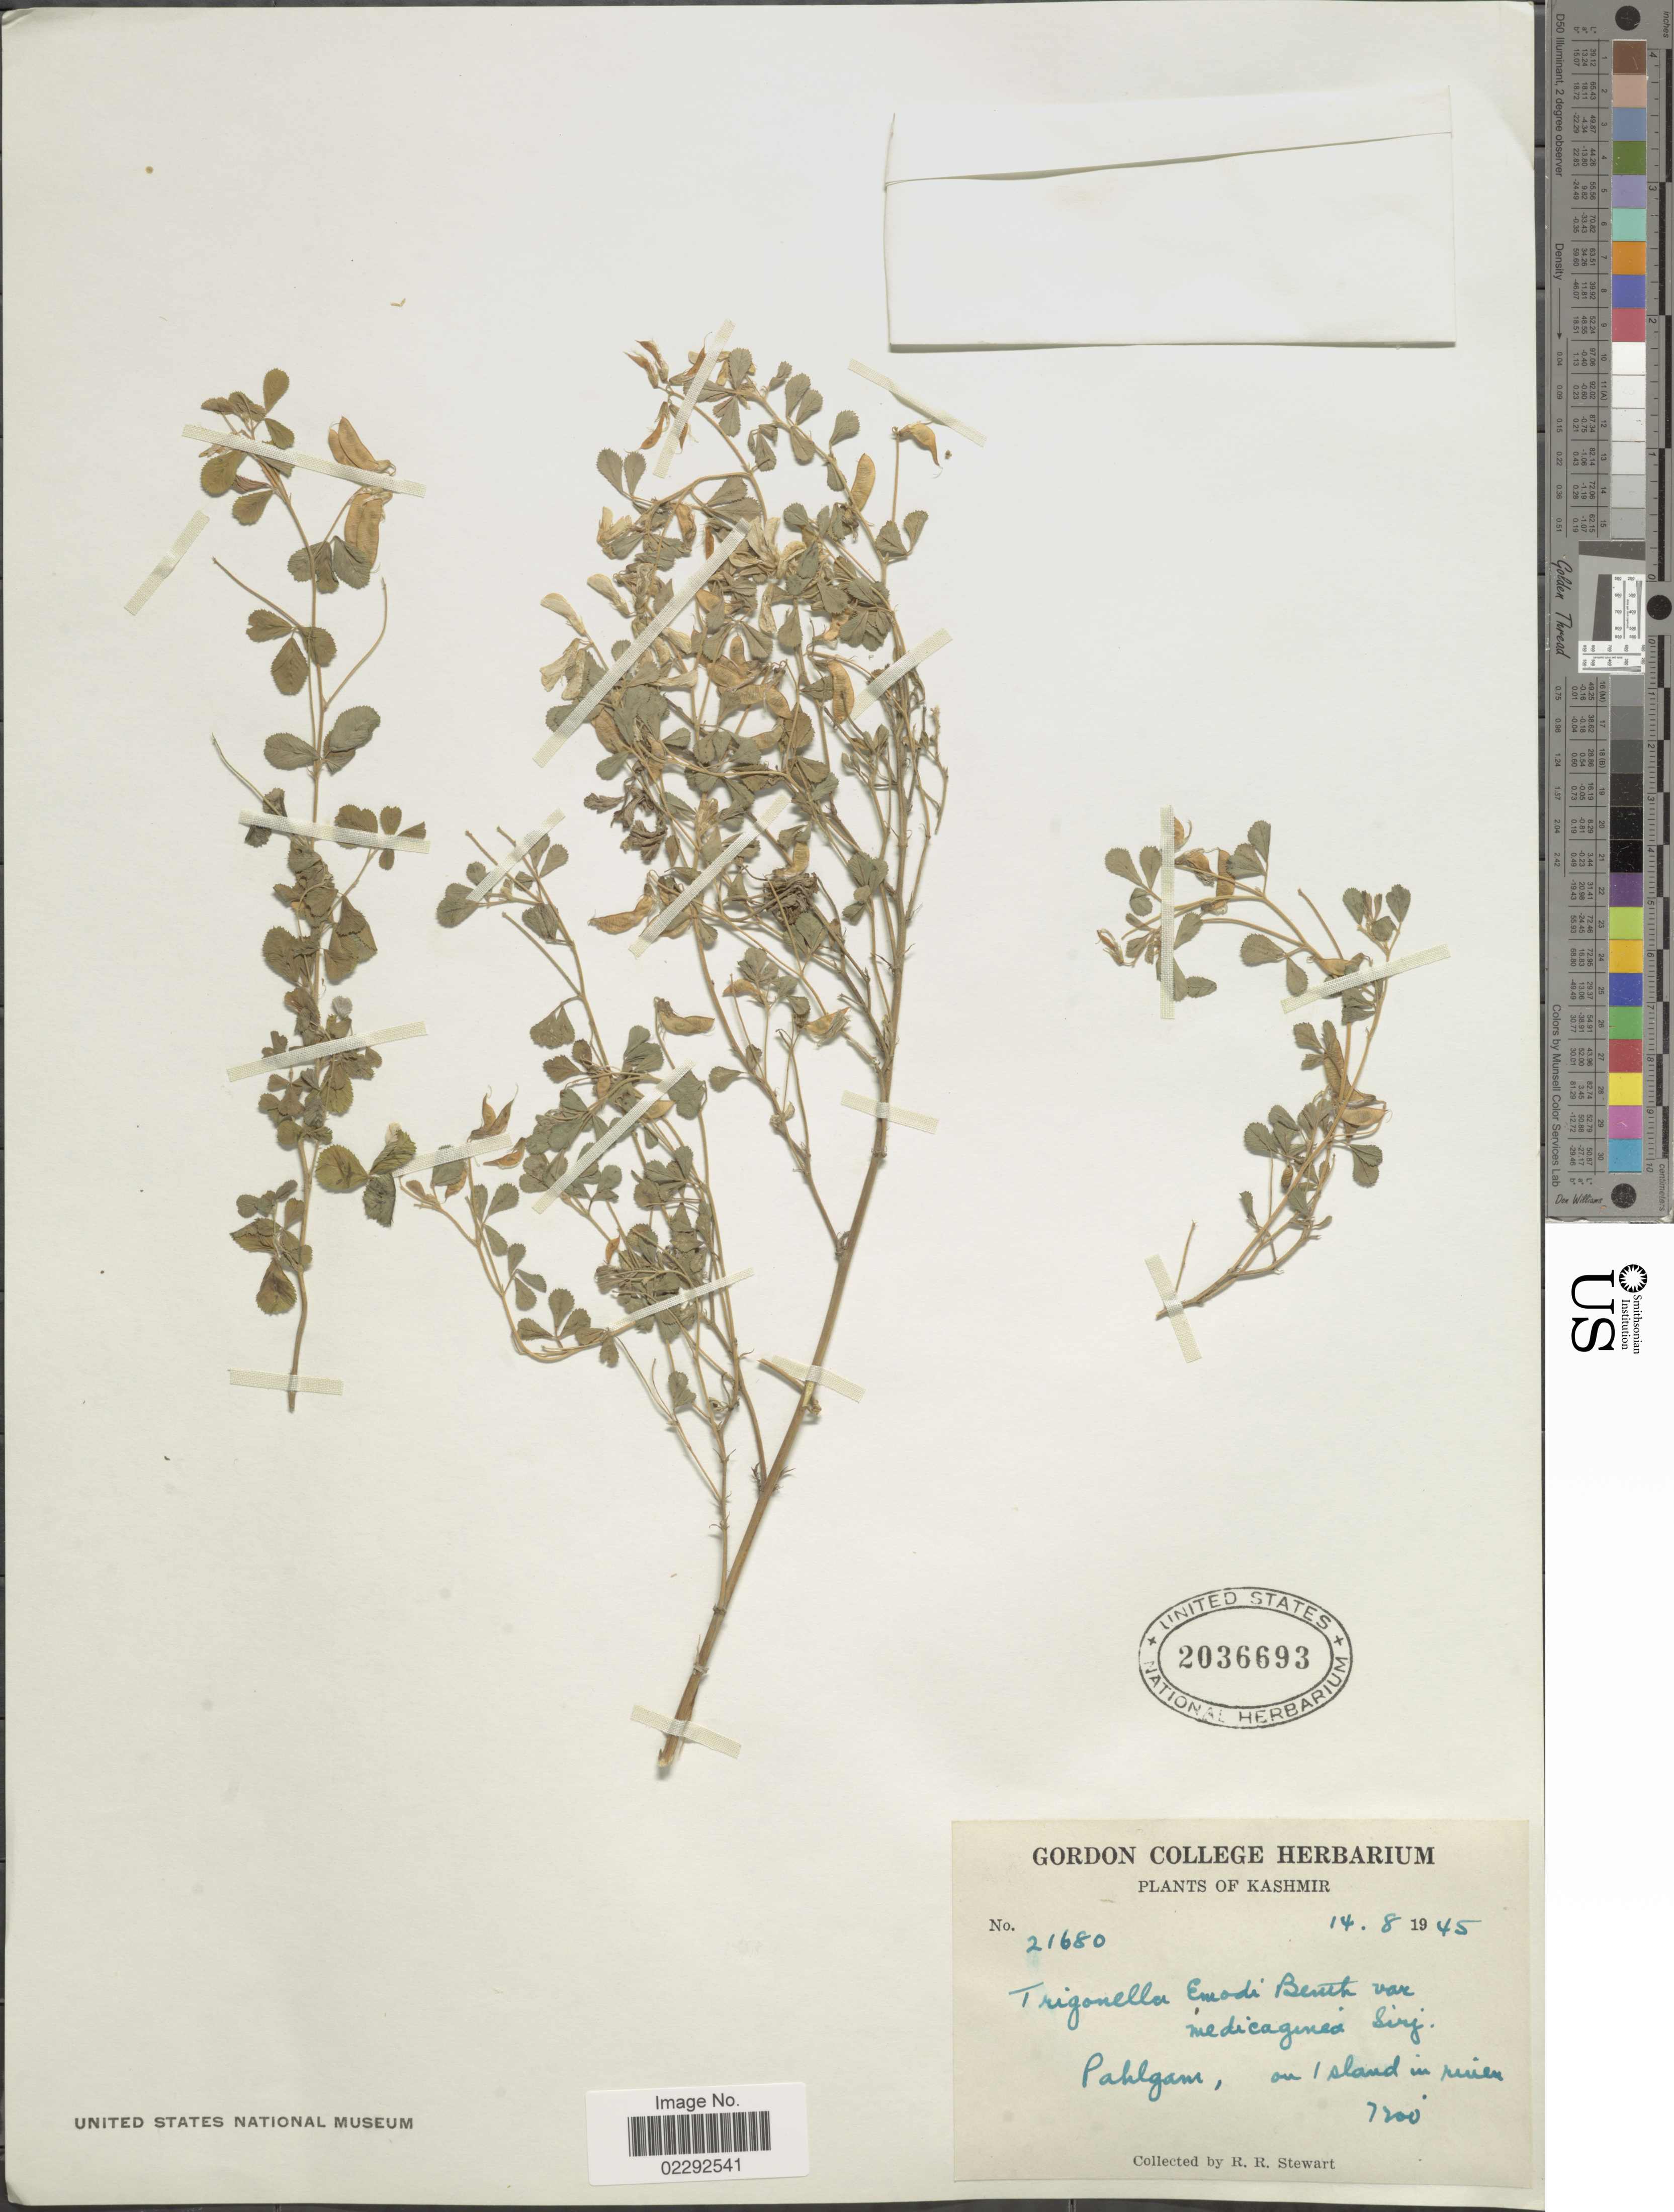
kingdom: Plantae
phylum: Tracheophyta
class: Magnoliopsida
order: Fabales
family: Fabaceae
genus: Trigonella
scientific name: Trigonella emodi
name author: Benth.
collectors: R. R. Stewart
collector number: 21680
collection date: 1945-08-14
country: India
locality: Kashmir. Pahlgam, on Island in river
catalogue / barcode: US 2036693